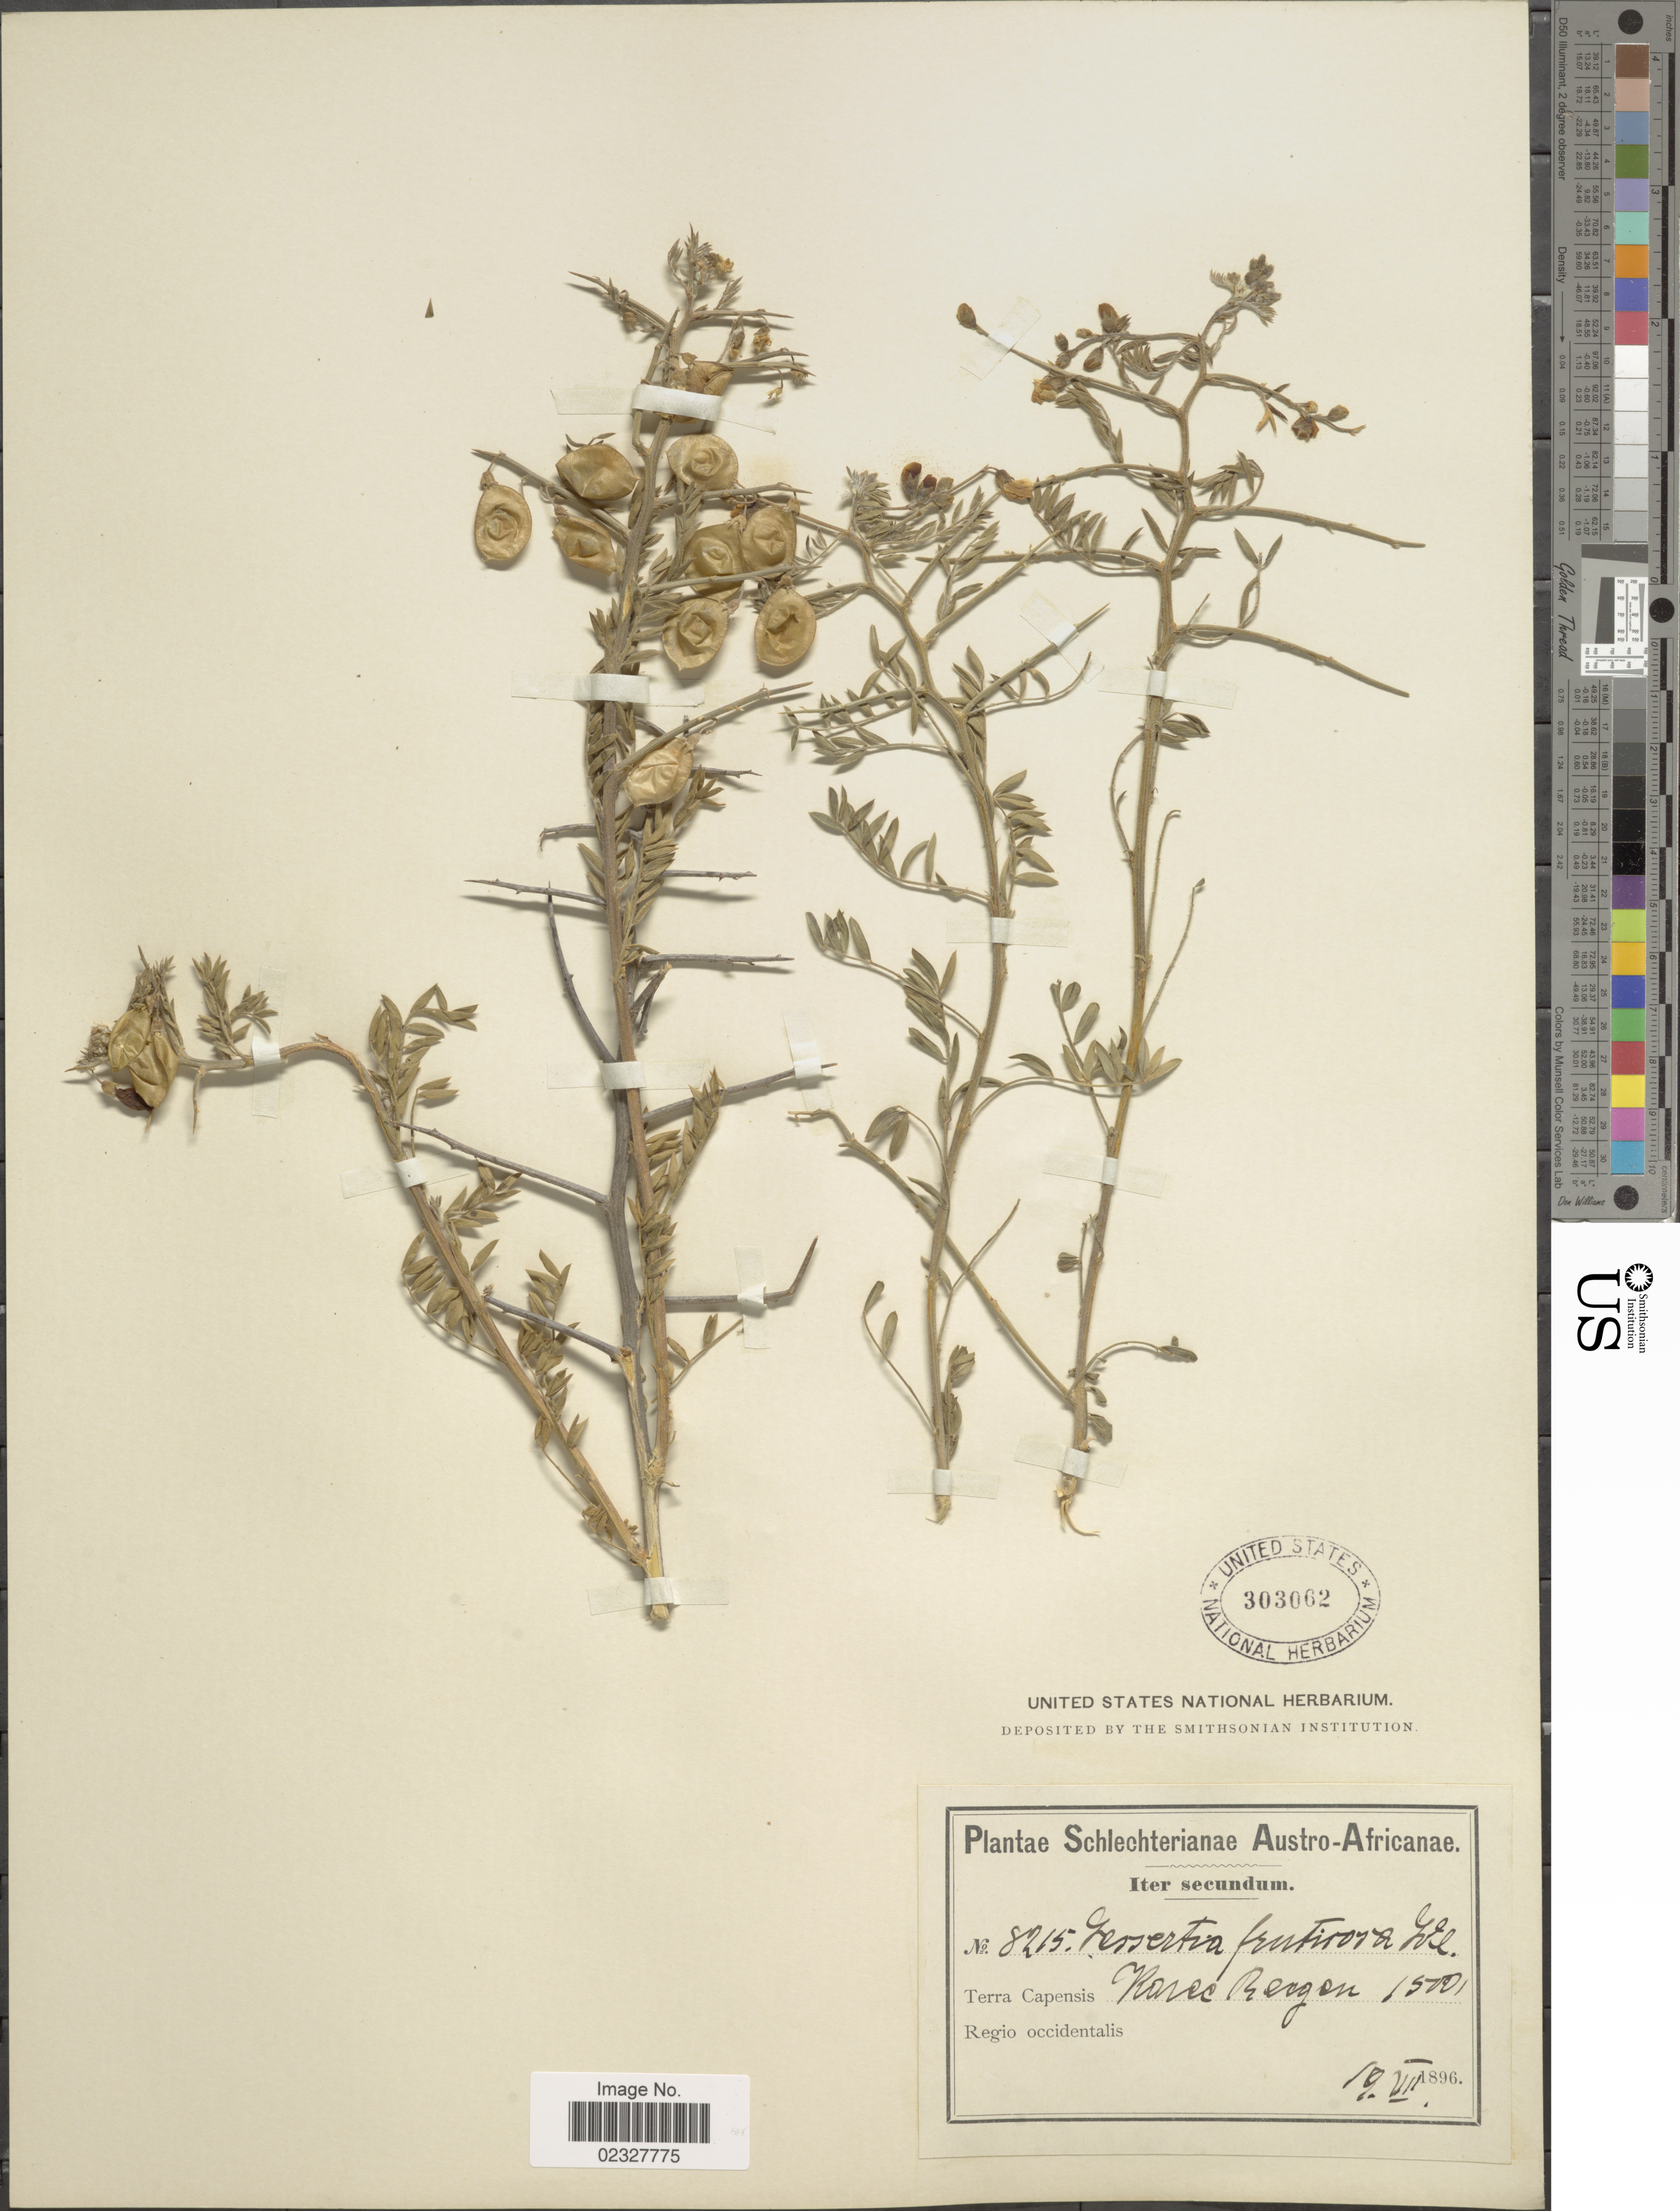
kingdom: Plantae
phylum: Tracheophyta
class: Magnoliopsida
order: Fabales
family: Fabaceae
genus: Lessertia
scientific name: Lessertia fruticosa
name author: Lindl.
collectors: Schlechter, --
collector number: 8215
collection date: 1896-07-10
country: South Africa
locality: Terra Capensis Regio occidentalis, Karee Bergen.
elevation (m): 457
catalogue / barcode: US 303062